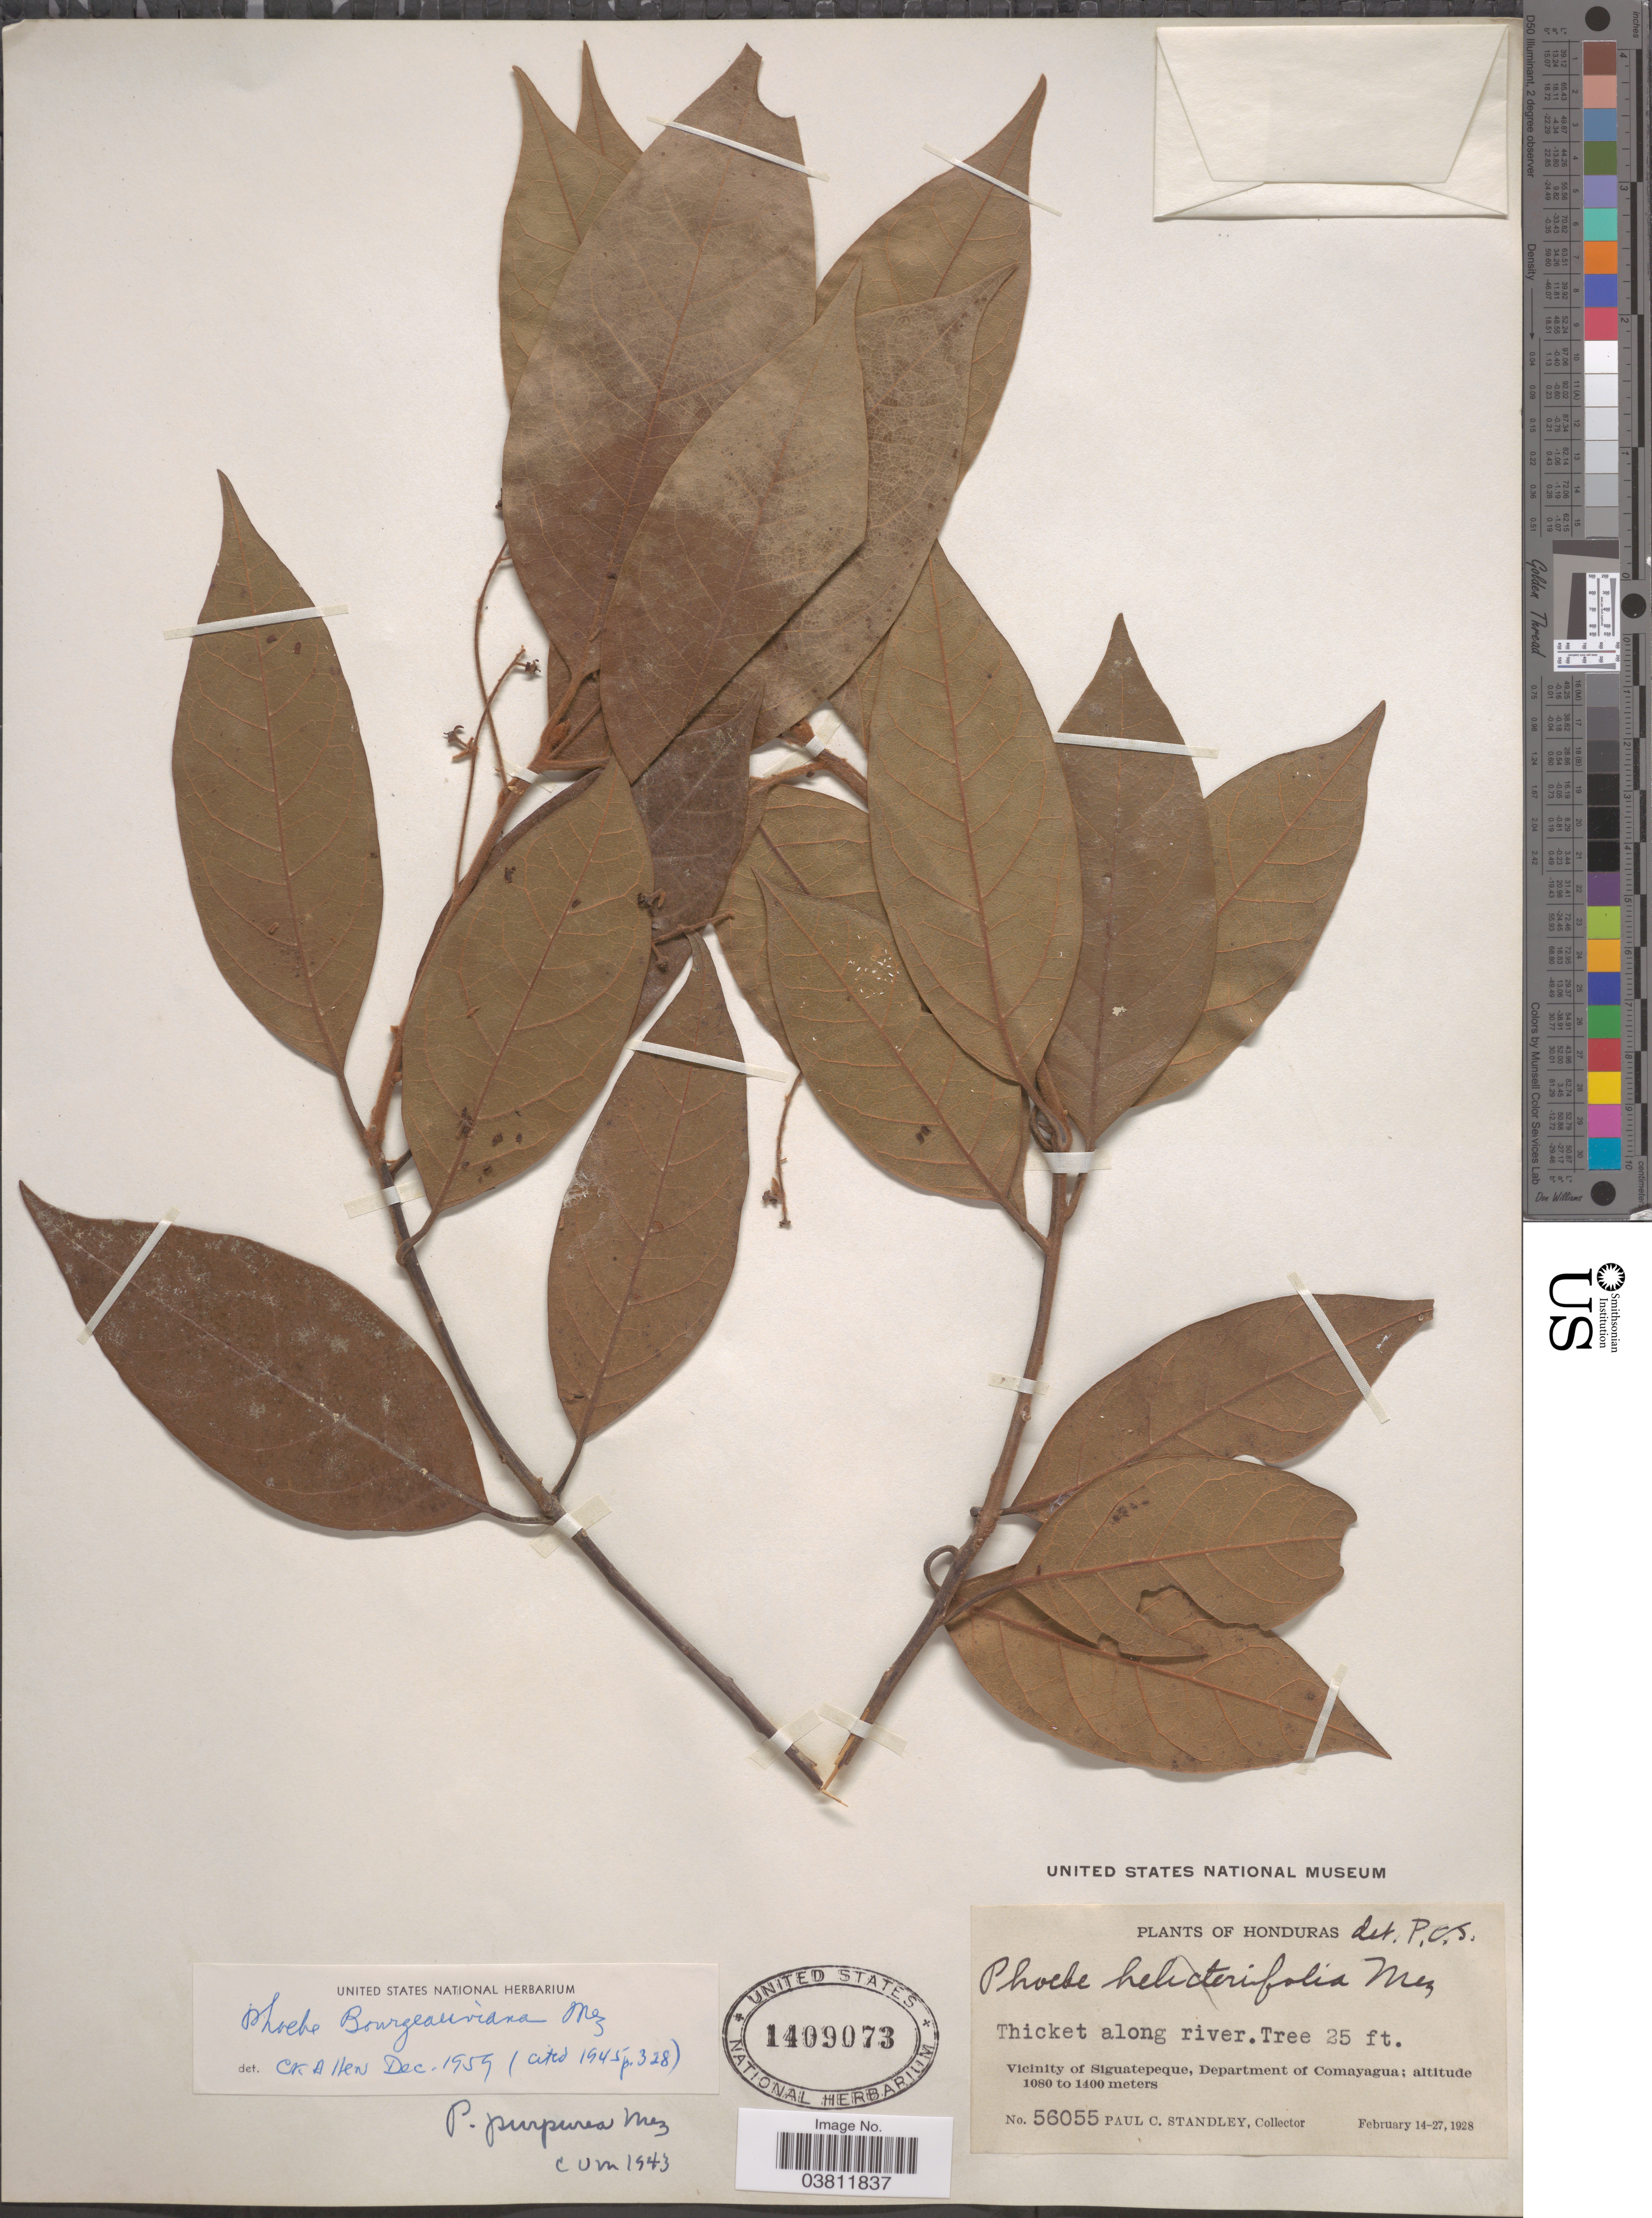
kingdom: Plantae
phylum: Tracheophyta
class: Magnoliopsida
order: Laurales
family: Lauraceae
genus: Phoebe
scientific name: Phoebe bourgeauviana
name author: Mez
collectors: P. C. Standley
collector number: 56055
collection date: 1928-02-14/1928-02-27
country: Honduras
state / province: Comayagua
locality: Vicinity of Siguatepeque, Department of Comayagua.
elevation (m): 1080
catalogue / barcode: US 1409073